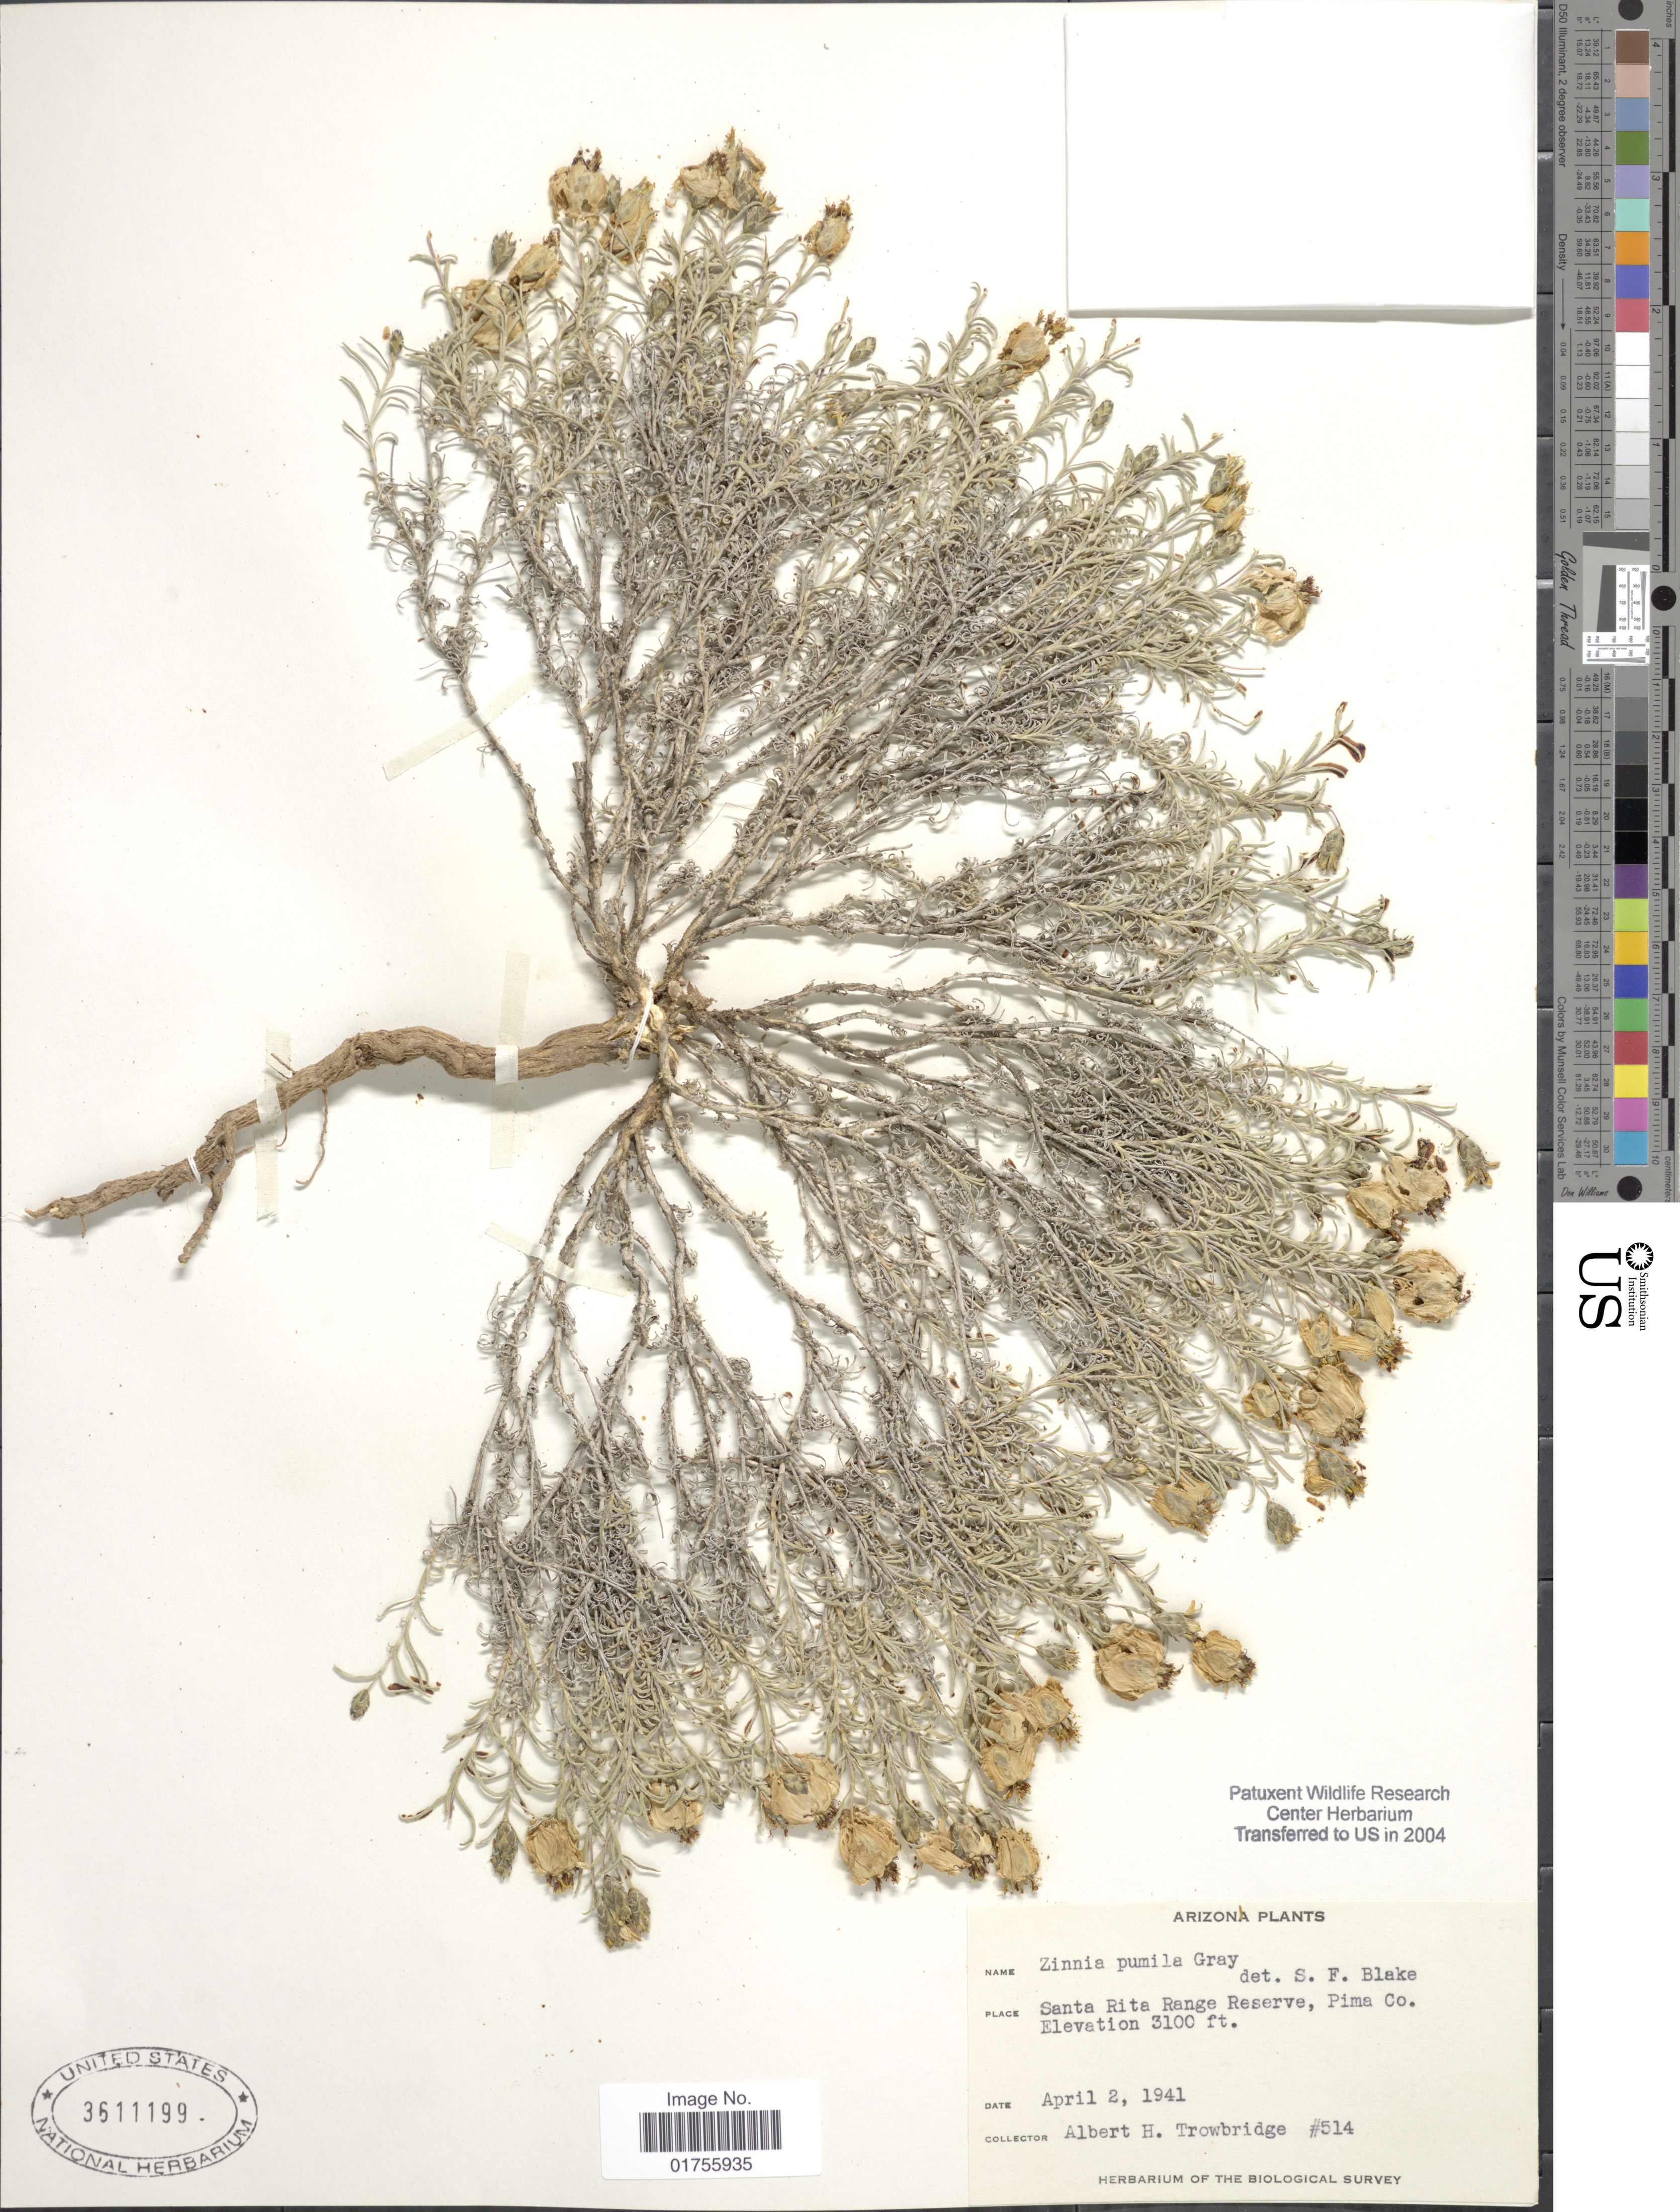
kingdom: Plantae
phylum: Tracheophyta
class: Magnoliopsida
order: Asterales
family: Asteraceae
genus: Zinnia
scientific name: Zinnia acerosa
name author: (DC.) A. Gray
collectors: A. H. Trowbridge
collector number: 514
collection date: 1941-04-02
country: United States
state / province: Arizona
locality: Santa Rita Range Reserve, Pima Co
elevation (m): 945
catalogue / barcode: US 3611199